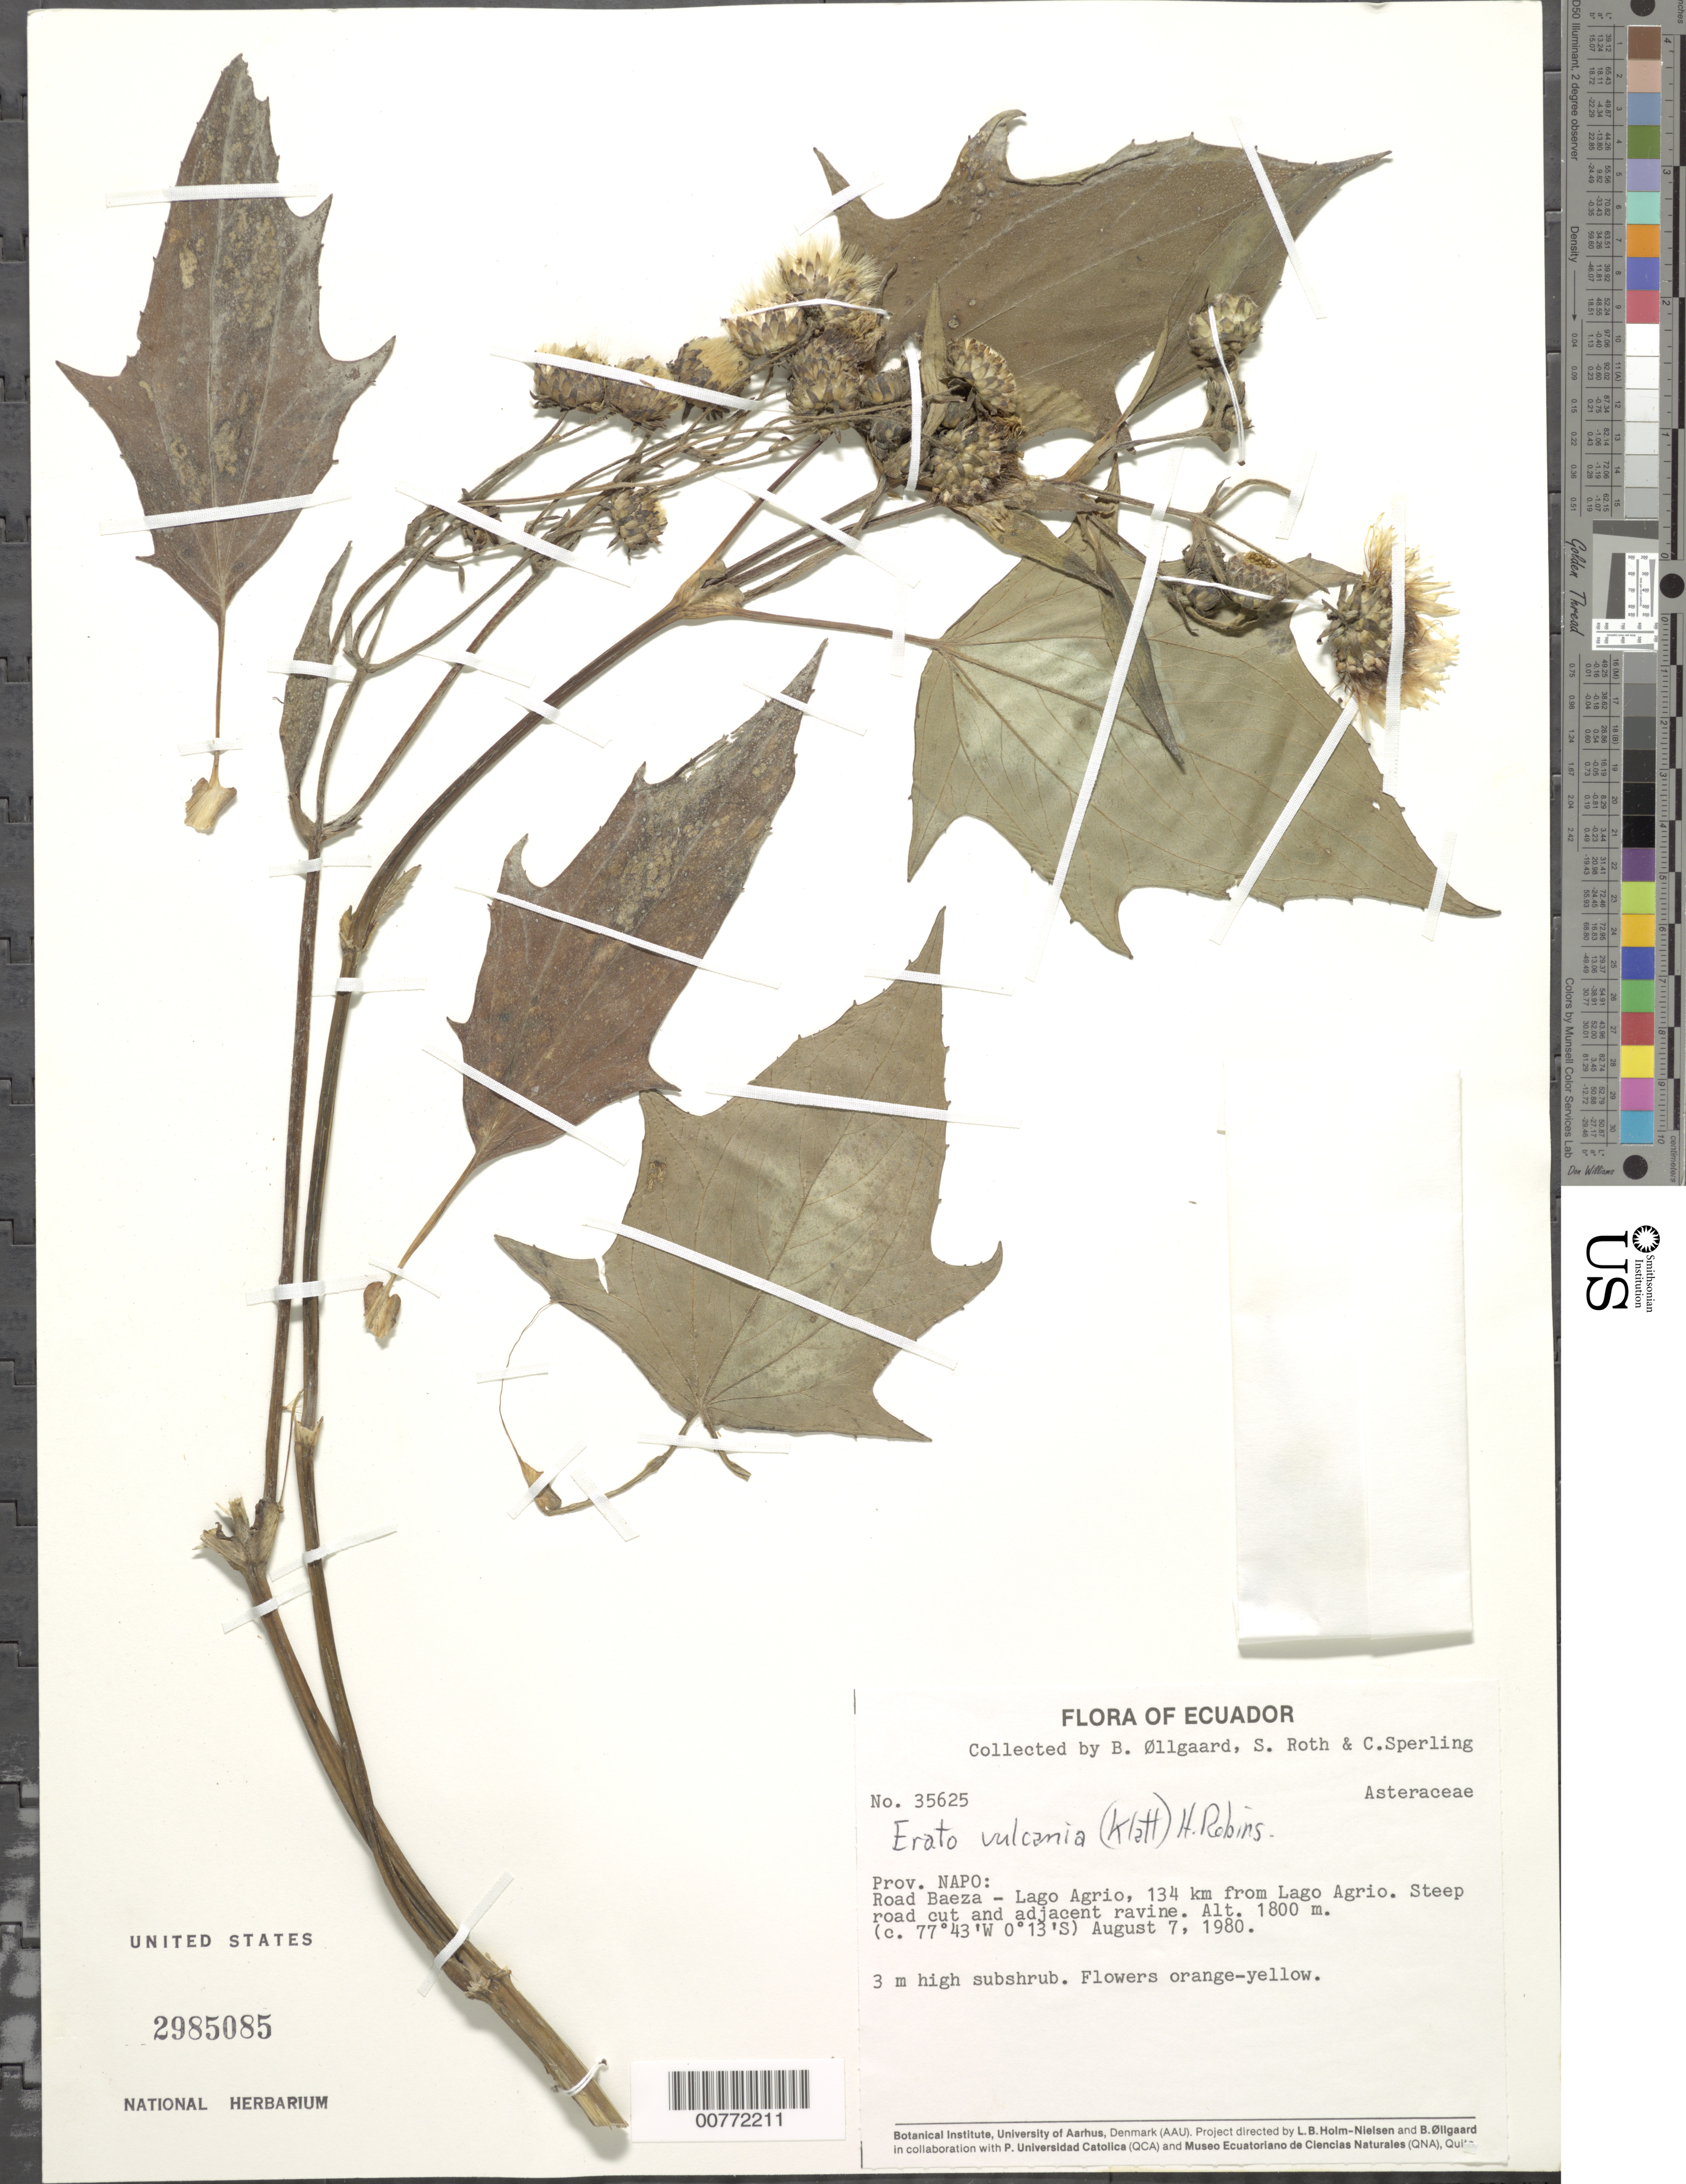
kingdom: Plantae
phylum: Tracheophyta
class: Magnoliopsida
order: Asterales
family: Asteraceae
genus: Erato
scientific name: Erato vulcanica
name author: (Klatt) H. Rob.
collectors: B. Øllgaard, S. Roth & C. Sperling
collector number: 35625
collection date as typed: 7 August 1980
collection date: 1980-08-07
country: Ecuador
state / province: Napo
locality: Baeza, road Baeza - Lago Agrio, 134 km from Lago Agrio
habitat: Steep road cut and adjacent ravine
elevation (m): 1800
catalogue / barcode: US 2985085